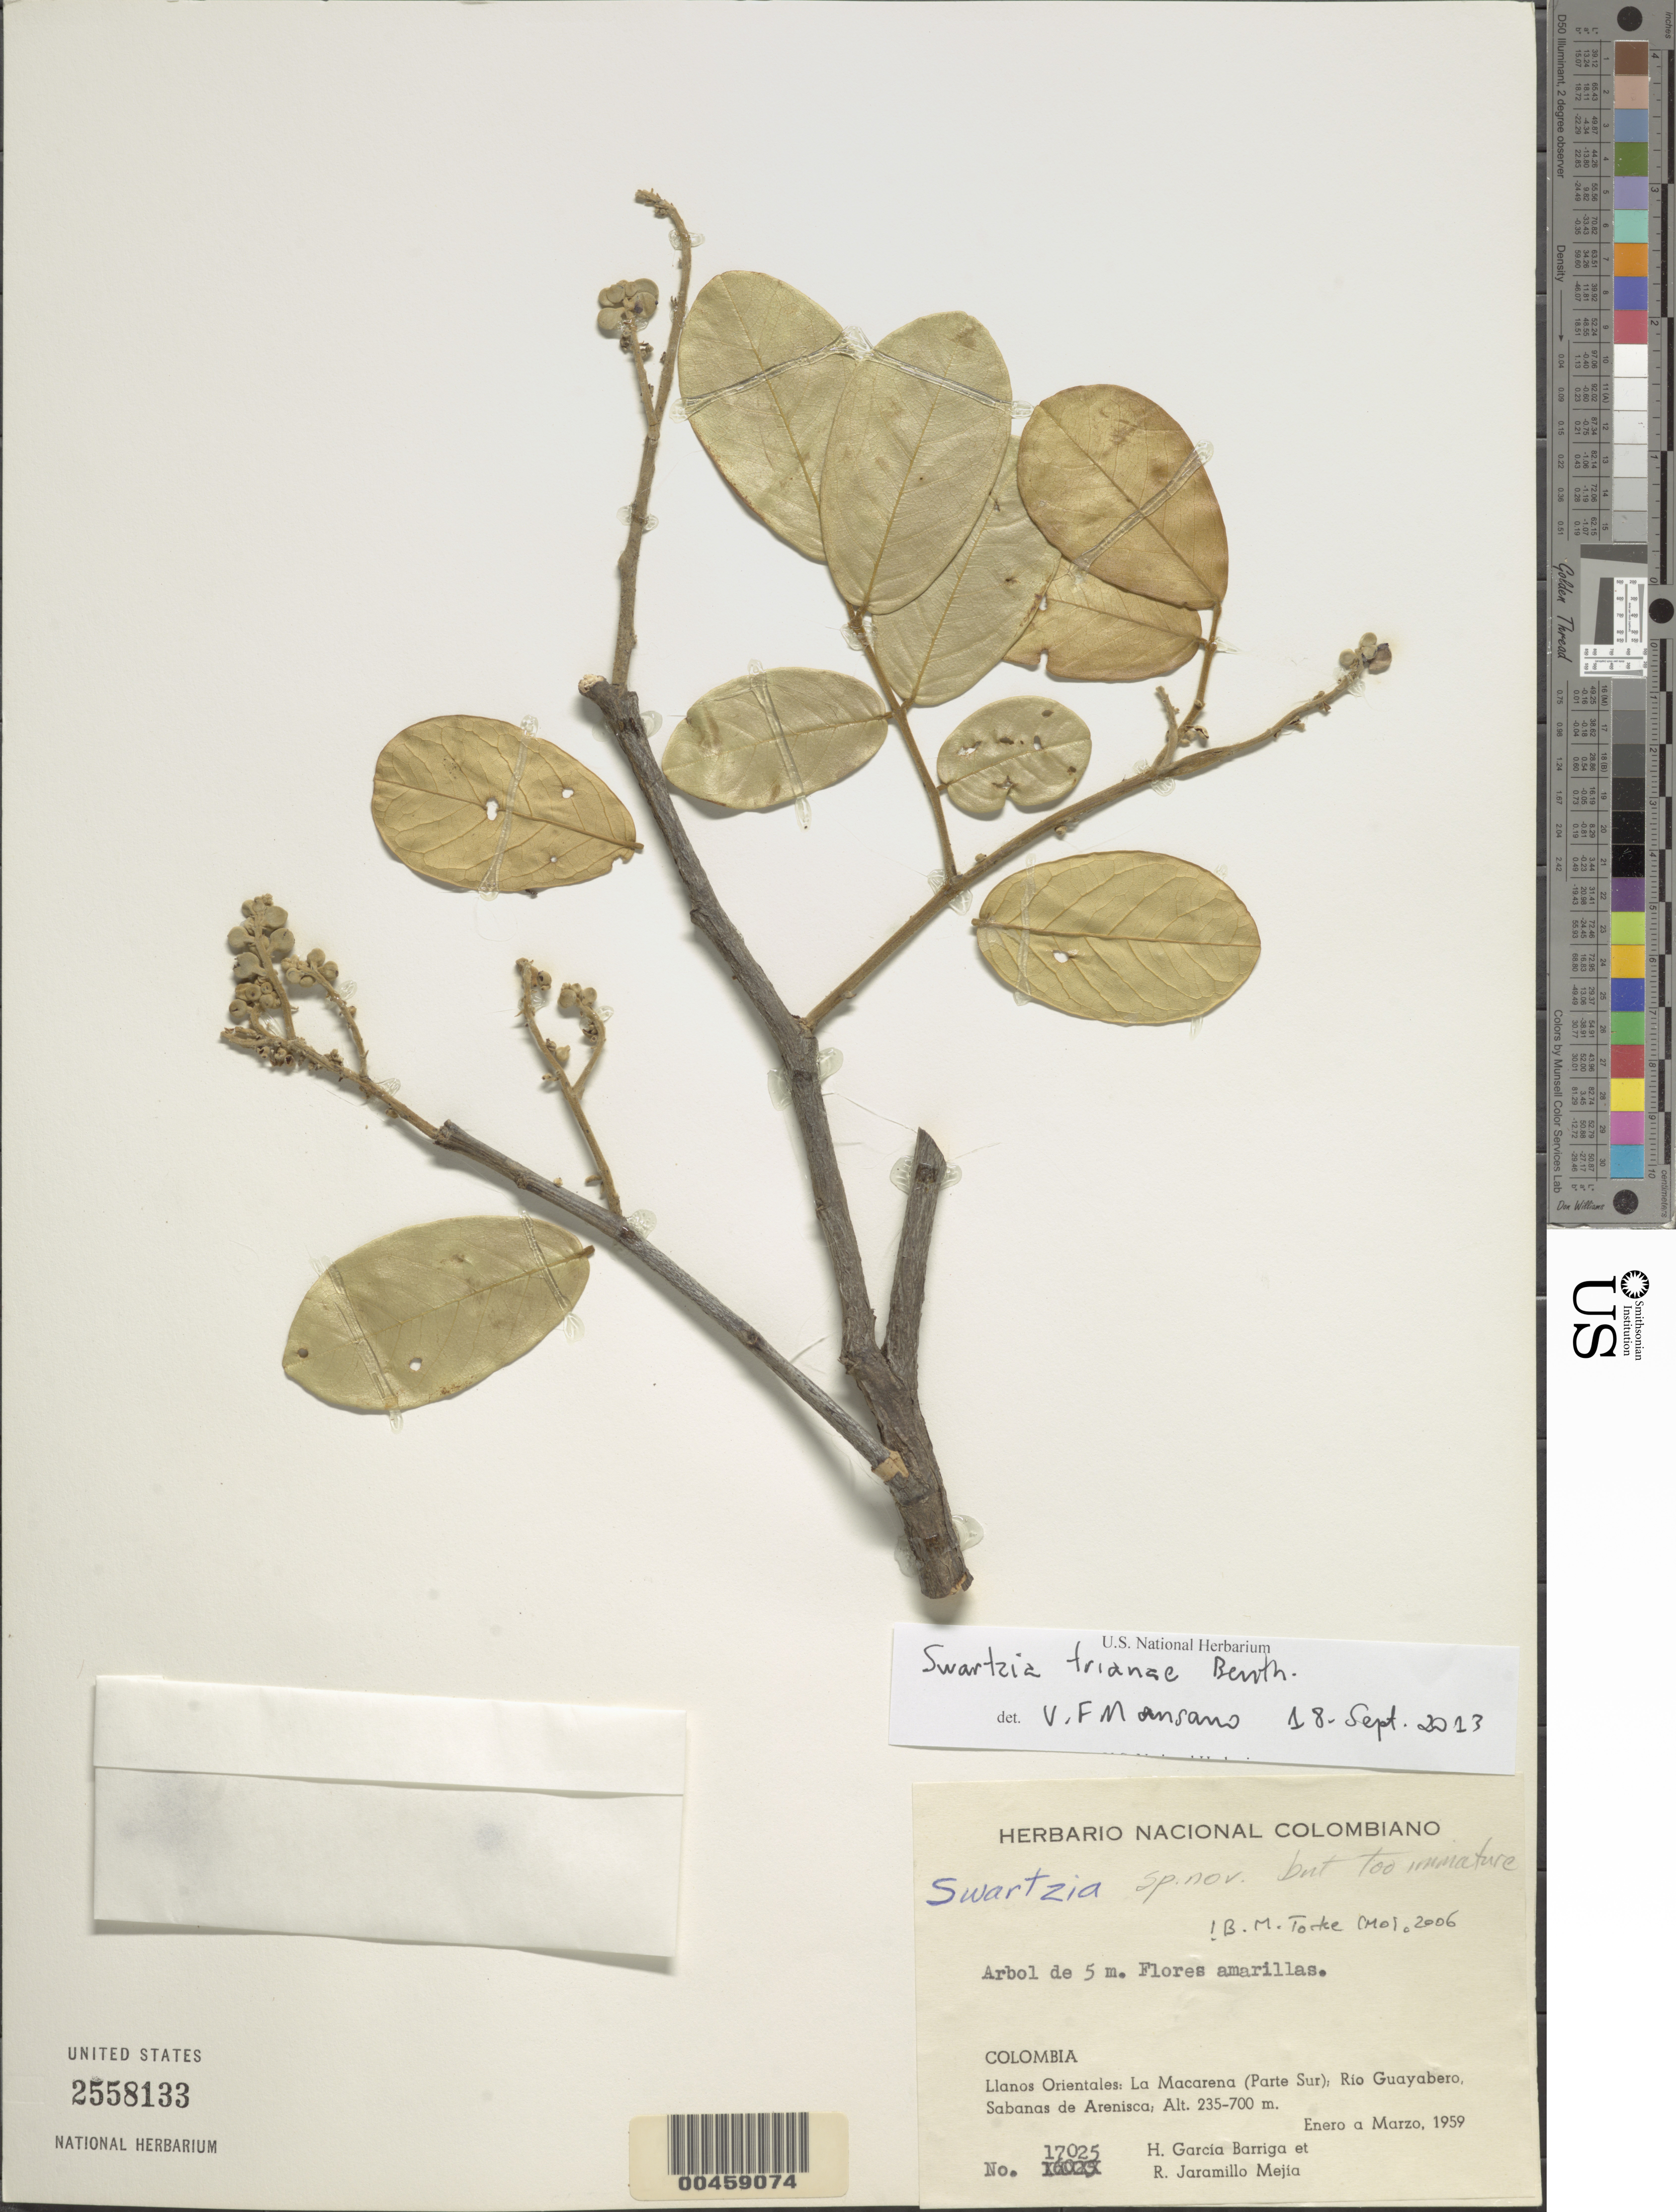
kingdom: Plantae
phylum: Tracheophyta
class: Magnoliopsida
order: Fabales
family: Fabaceae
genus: Swartzia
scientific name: Swartzia trianae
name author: Benth. in Mart.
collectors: H. García Barriga & R. Jaramillo M.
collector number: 17025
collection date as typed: Jan 1959 and -- Mar 1959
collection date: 1959-01,1959-03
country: Colombia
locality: La Macarena (parte sur); Rio Guayabero; Sabanas de Arenisca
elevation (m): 235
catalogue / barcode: US 2558133